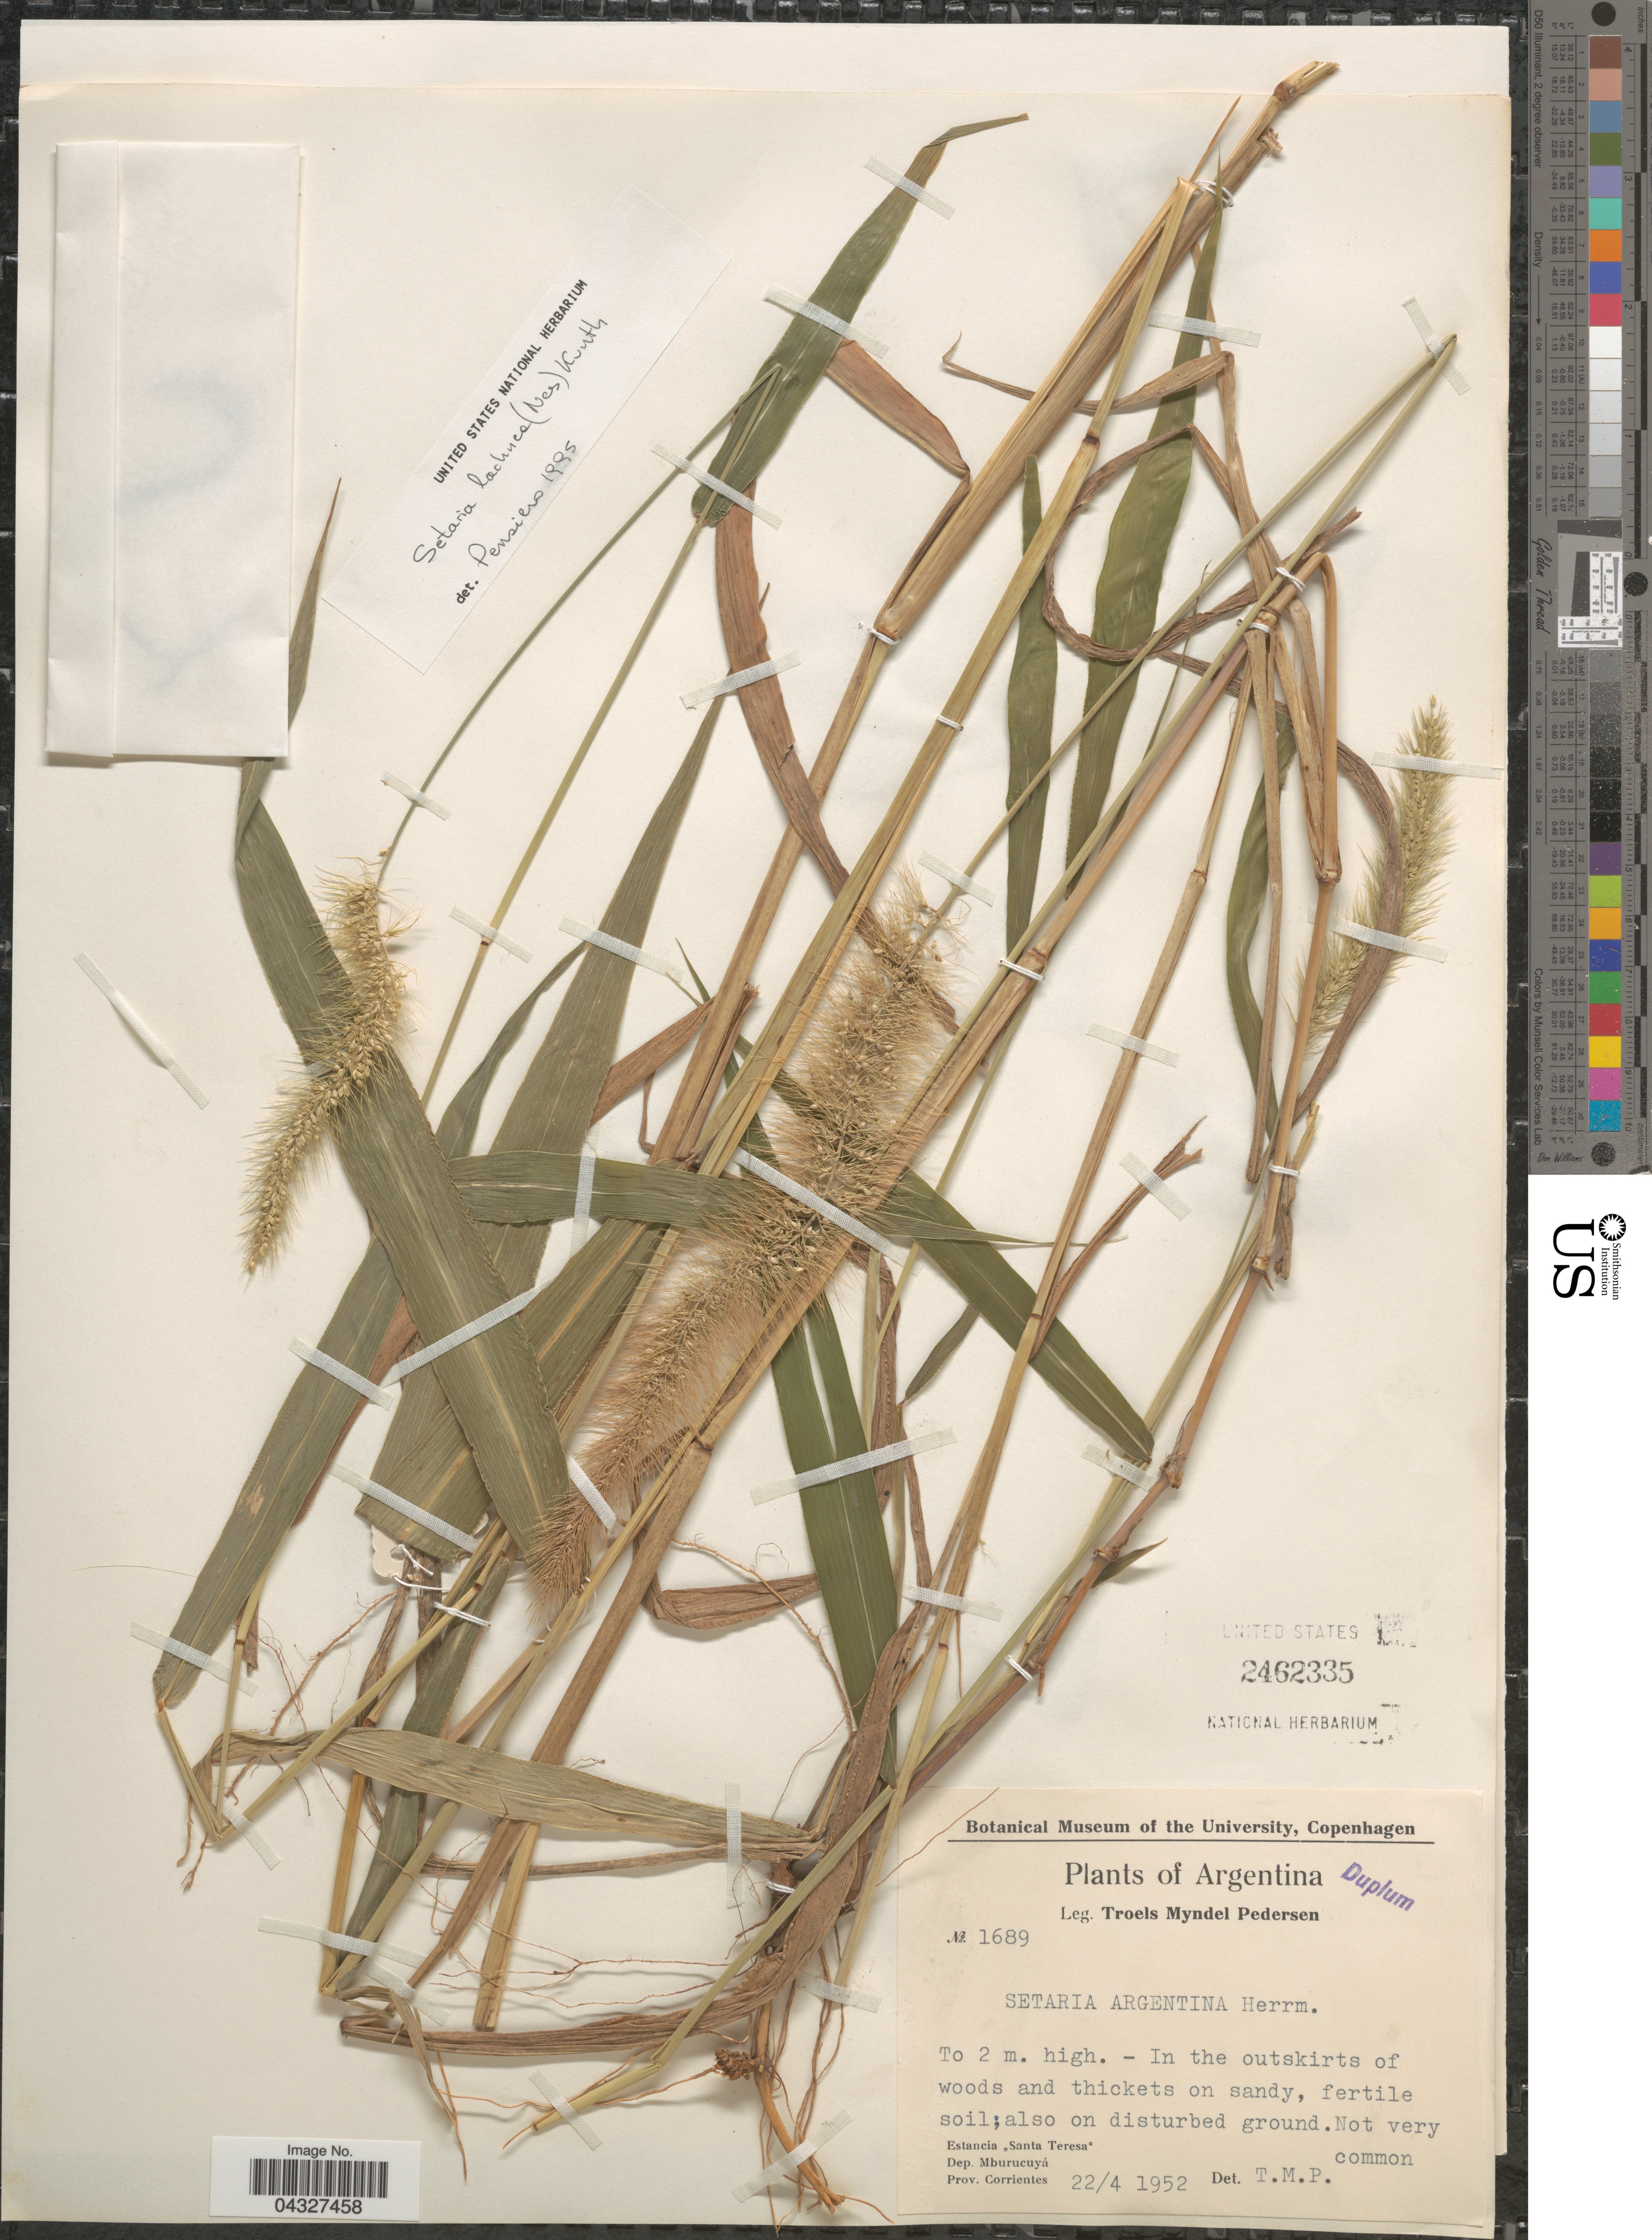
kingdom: Plantae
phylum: Tracheophyta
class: Liliopsida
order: Poales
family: Poaceae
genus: Setaria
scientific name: Setaria lachnea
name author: (Nees) Kunth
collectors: T. Pederson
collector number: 1689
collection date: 1952-04-22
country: Argentina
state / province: Corrientes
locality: In the outskirts of woods and thickets on sandy, fertile soil; Estancia "Santa Teresa". Dep. Mburucuyá.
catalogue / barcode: US 2462335